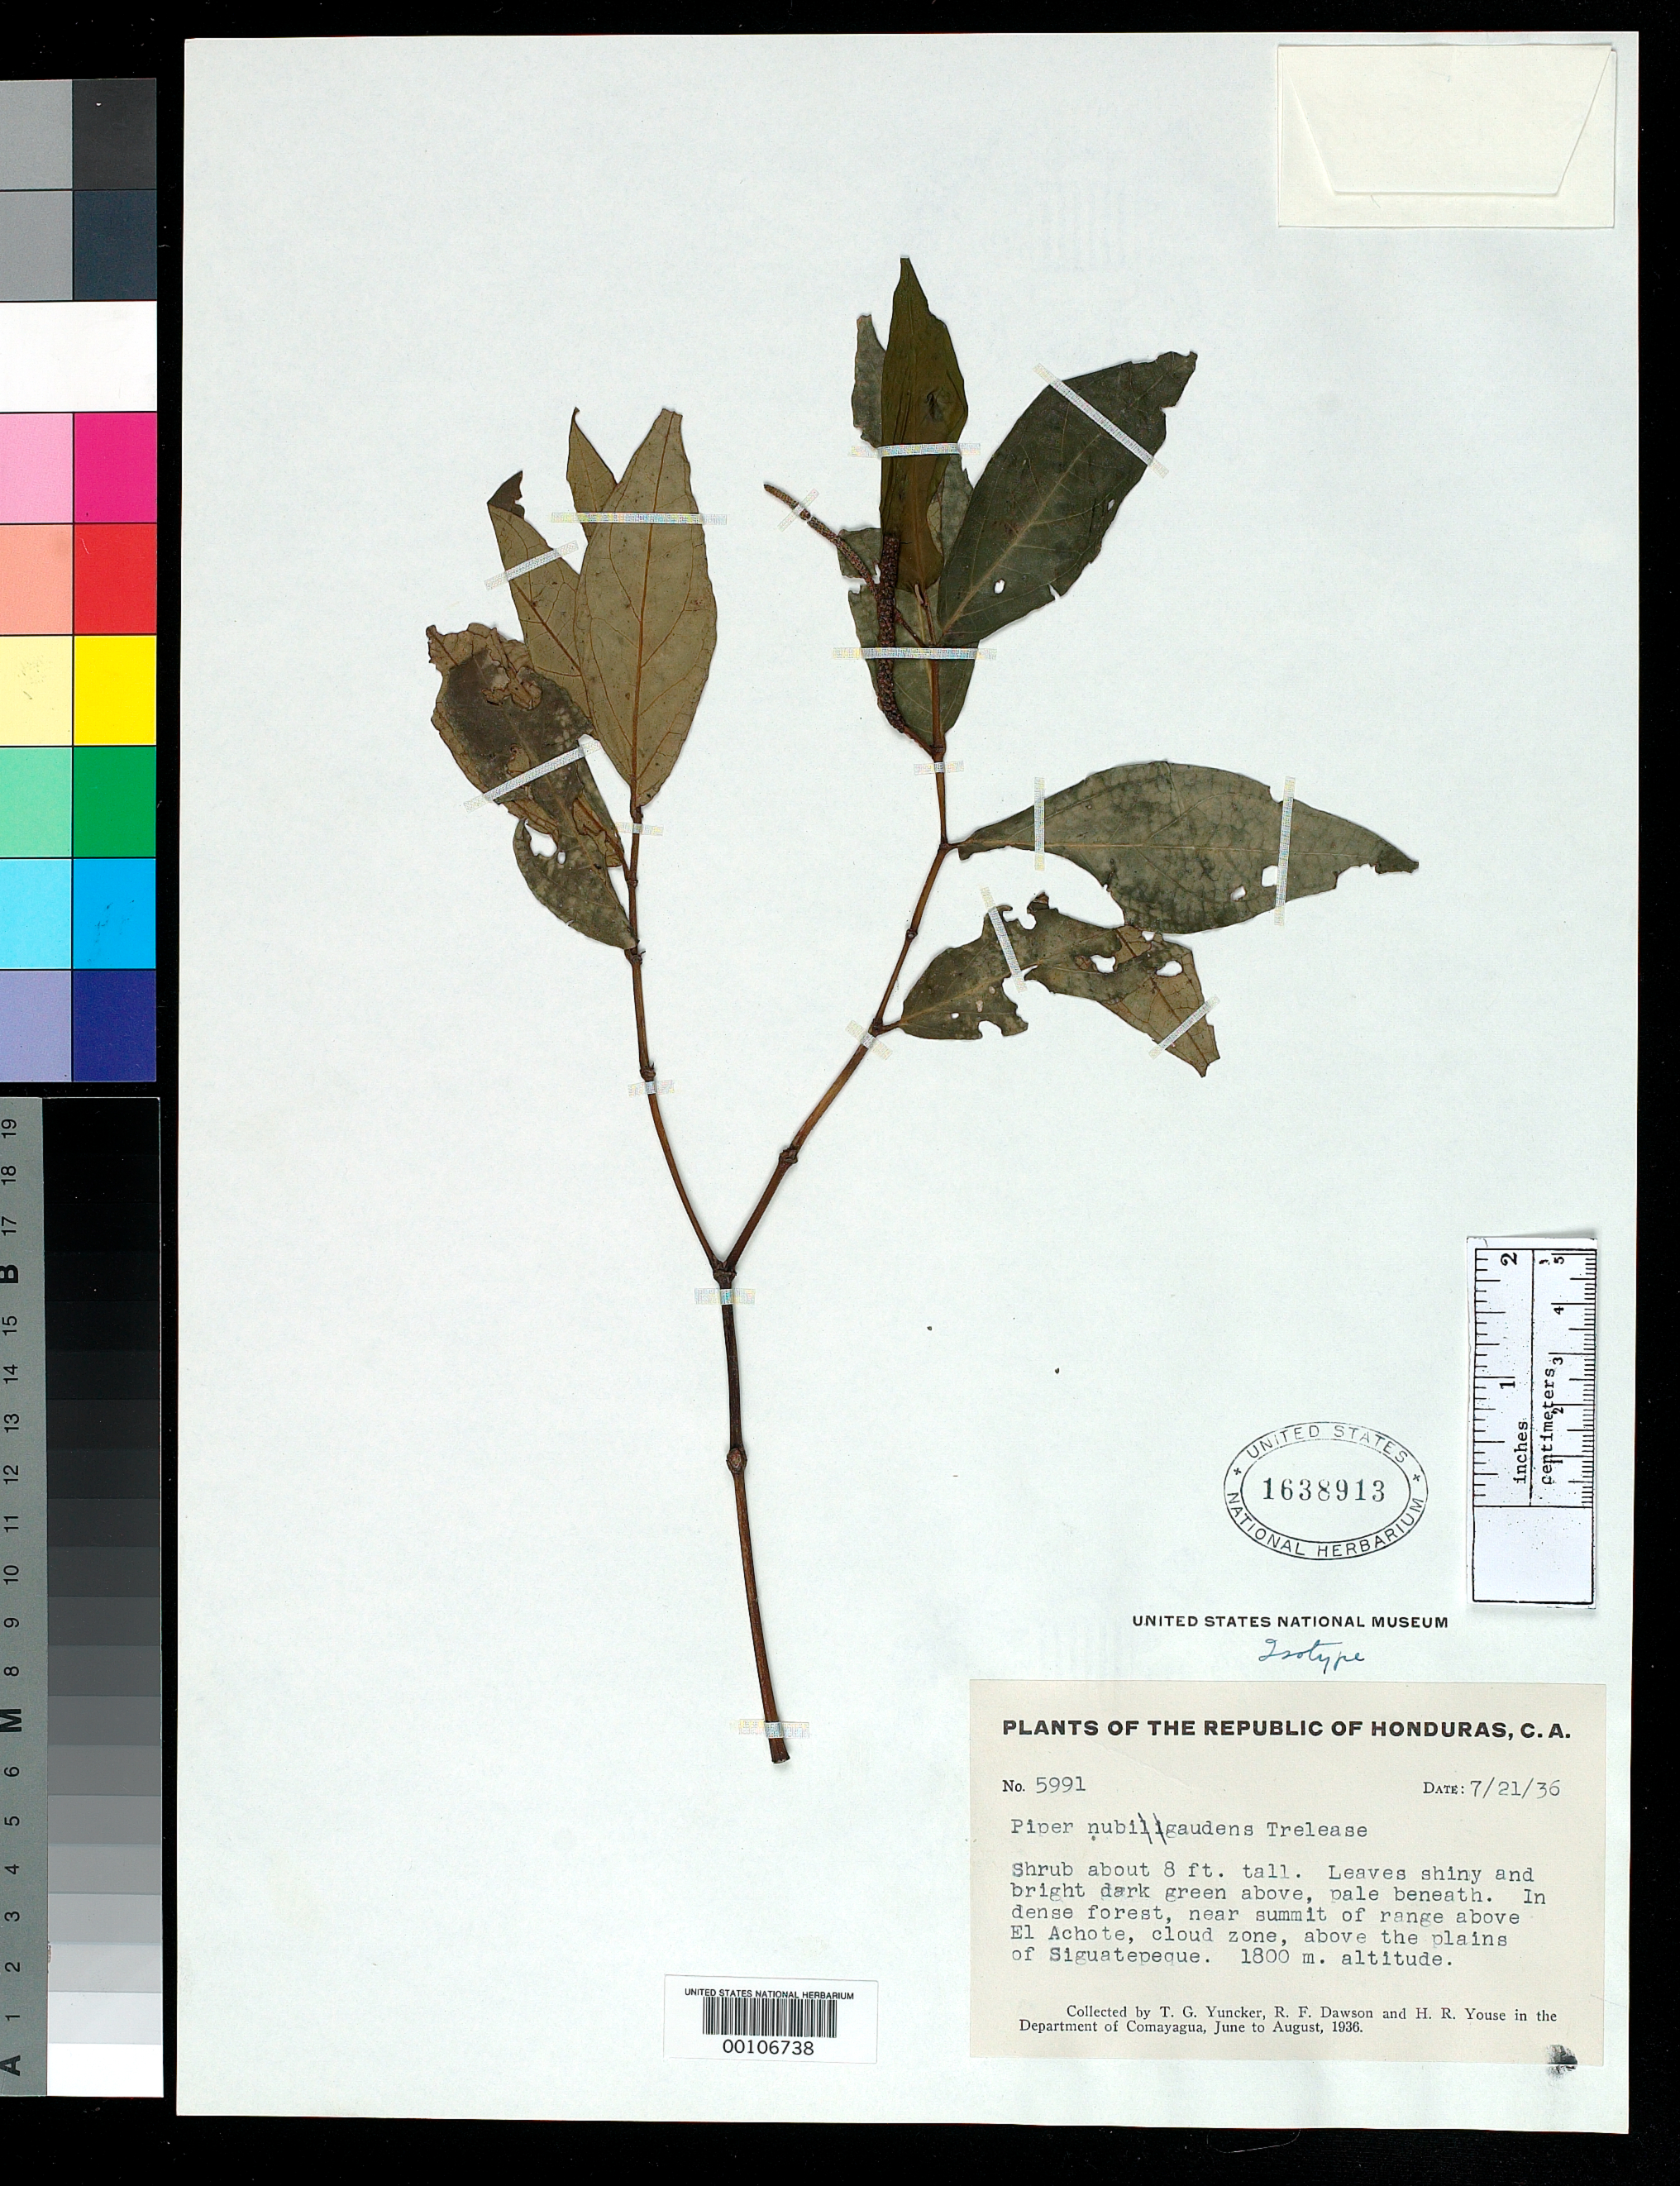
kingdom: Plantae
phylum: Tracheophyta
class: Magnoliopsida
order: Piperales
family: Piperaceae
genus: Piper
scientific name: Piper nubigaudens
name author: Trel. in Yunck.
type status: Isotype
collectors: T. G. Yuncker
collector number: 5991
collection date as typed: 21 Jul 1936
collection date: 1936-07-21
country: Honduras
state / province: Comayagua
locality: Above El Achote, Siguatepeque.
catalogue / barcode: US 1638913